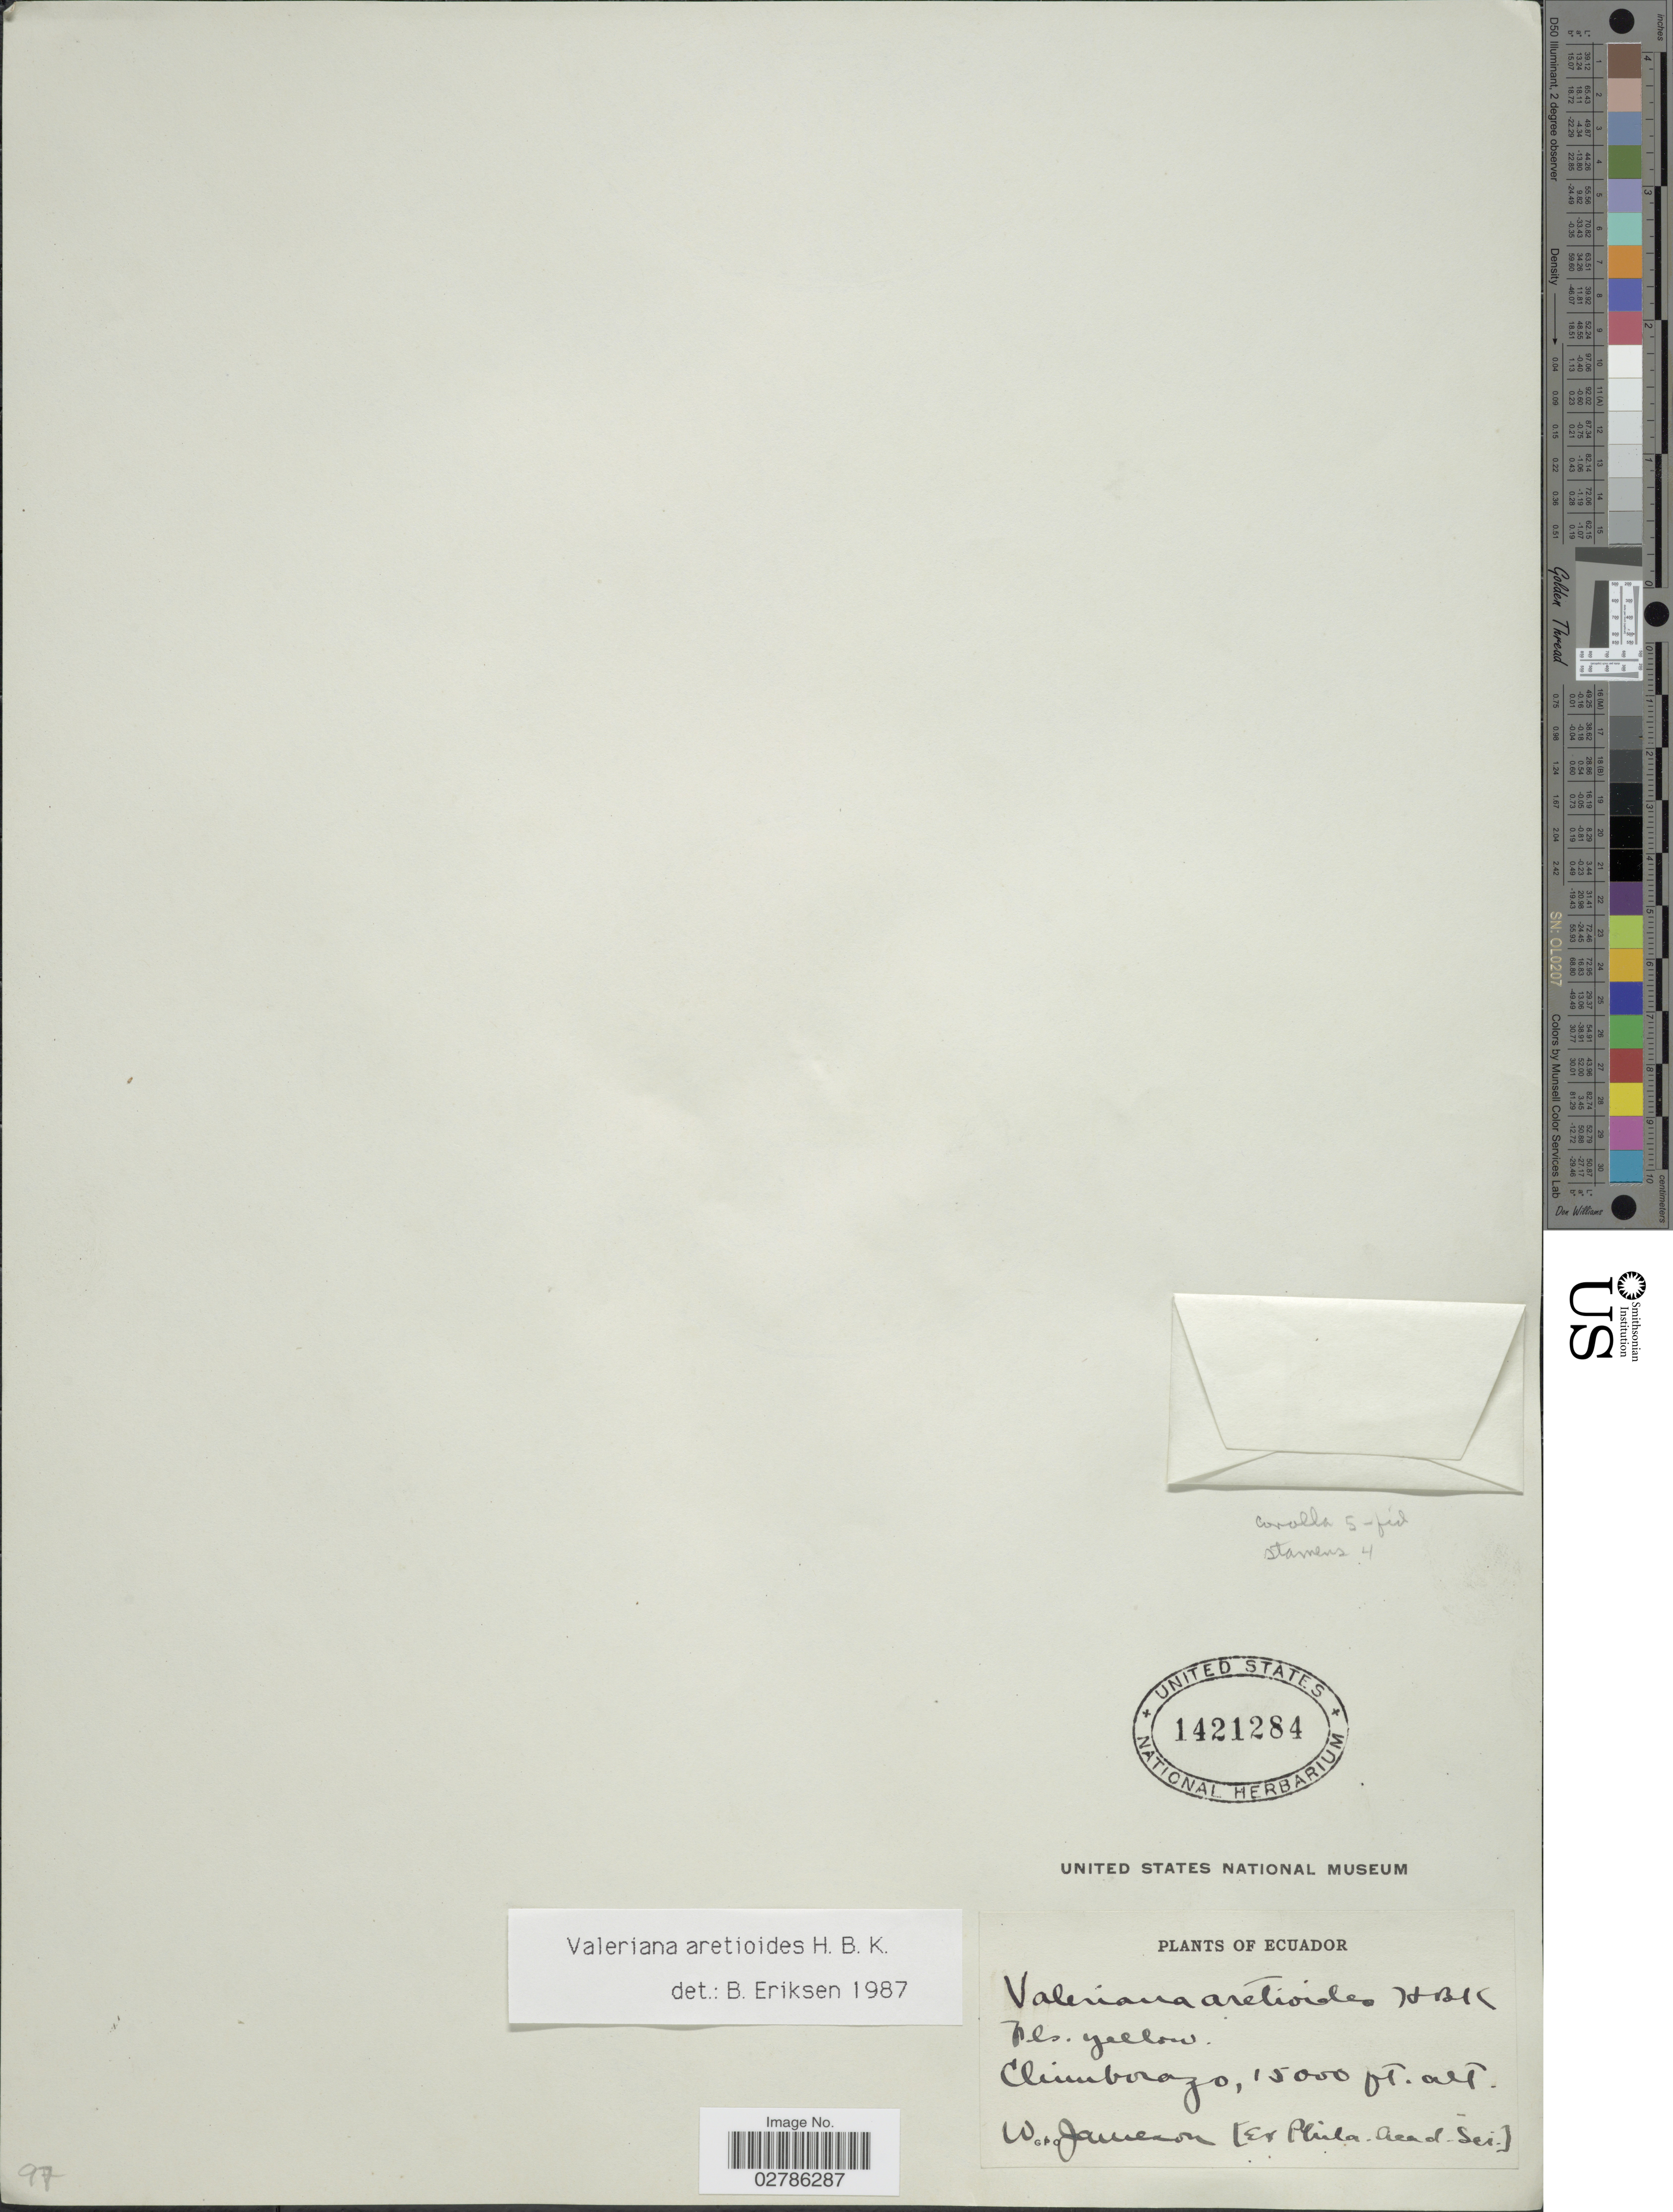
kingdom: Plantae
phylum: Tracheophyta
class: Magnoliopsida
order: Dipsacales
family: Caprifoliaceae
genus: Aretiastrum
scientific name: Aretiastrum aretioides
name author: (Kunth) Graebn.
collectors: W. Jameson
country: Ecuador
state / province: Chimborazo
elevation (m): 4572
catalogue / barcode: US 1421284